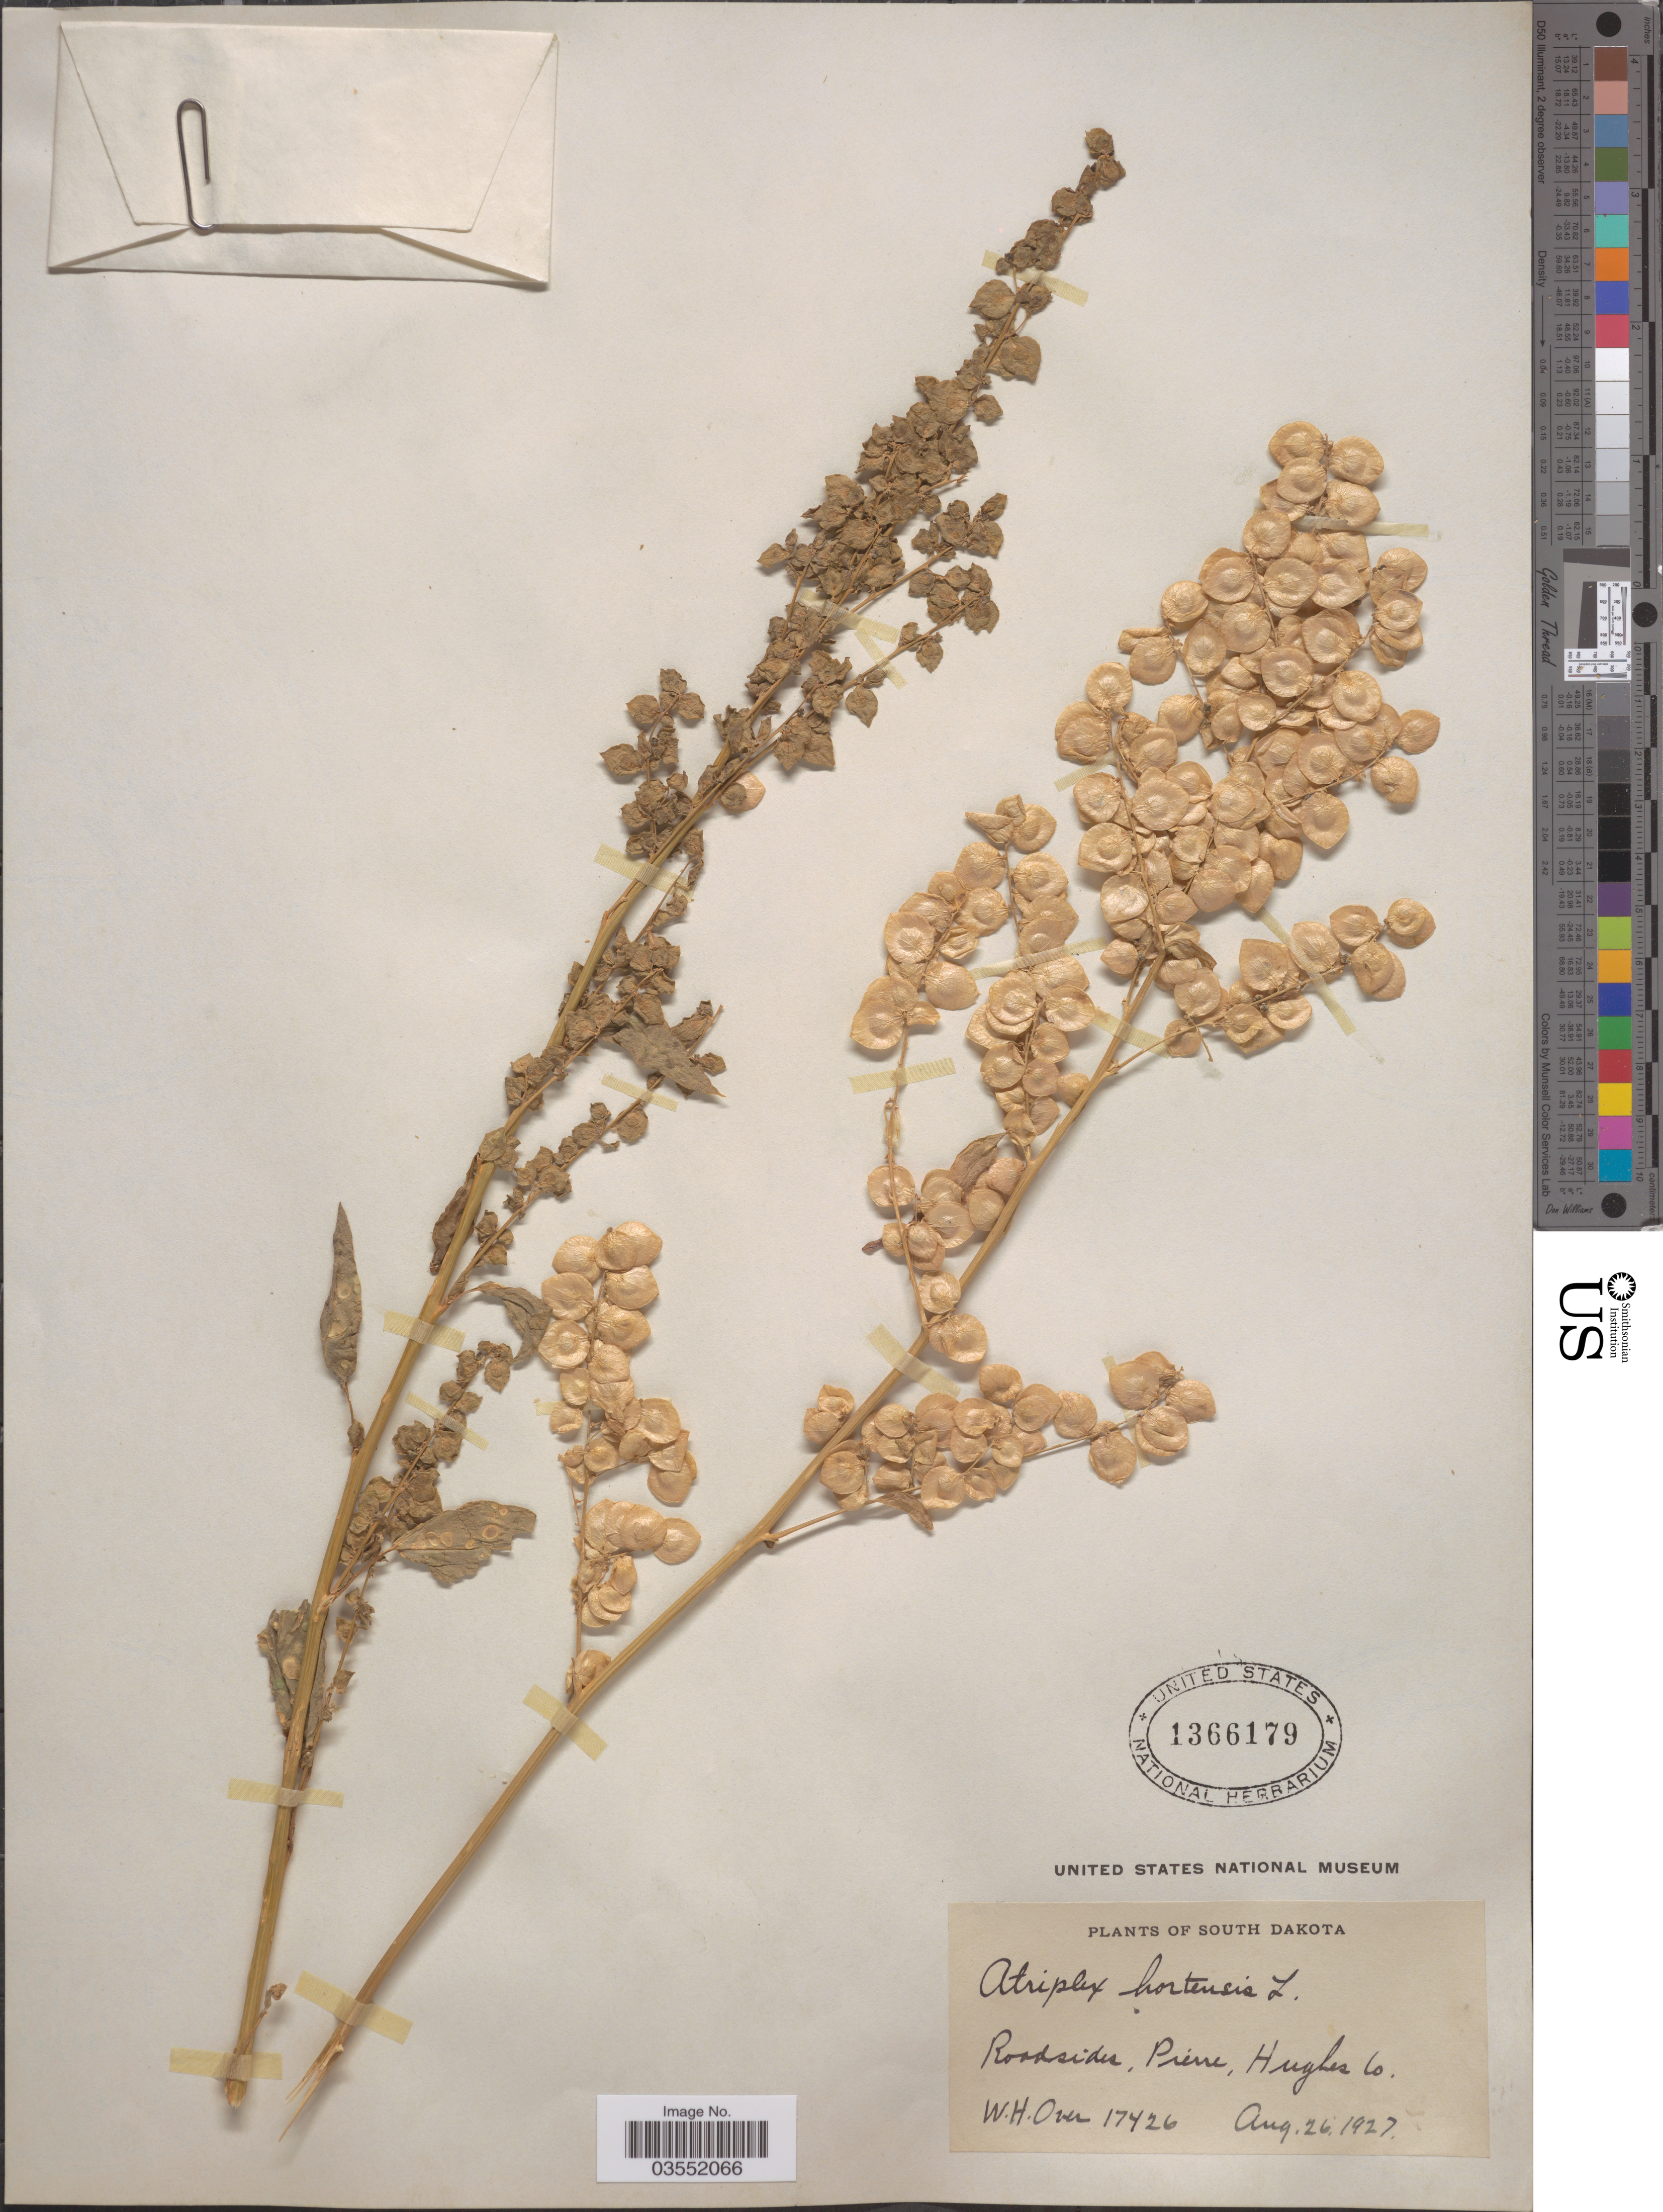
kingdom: Plantae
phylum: Tracheophyta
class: Magnoliopsida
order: Caryophyllales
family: Amaranthaceae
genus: Atriplex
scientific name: Atriplex hortensis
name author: L.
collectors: W. Over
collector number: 17426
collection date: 1927-08-26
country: United States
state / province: South Dakota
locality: Roadsides, Pierre, Hughes Co.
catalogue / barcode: US 1366179